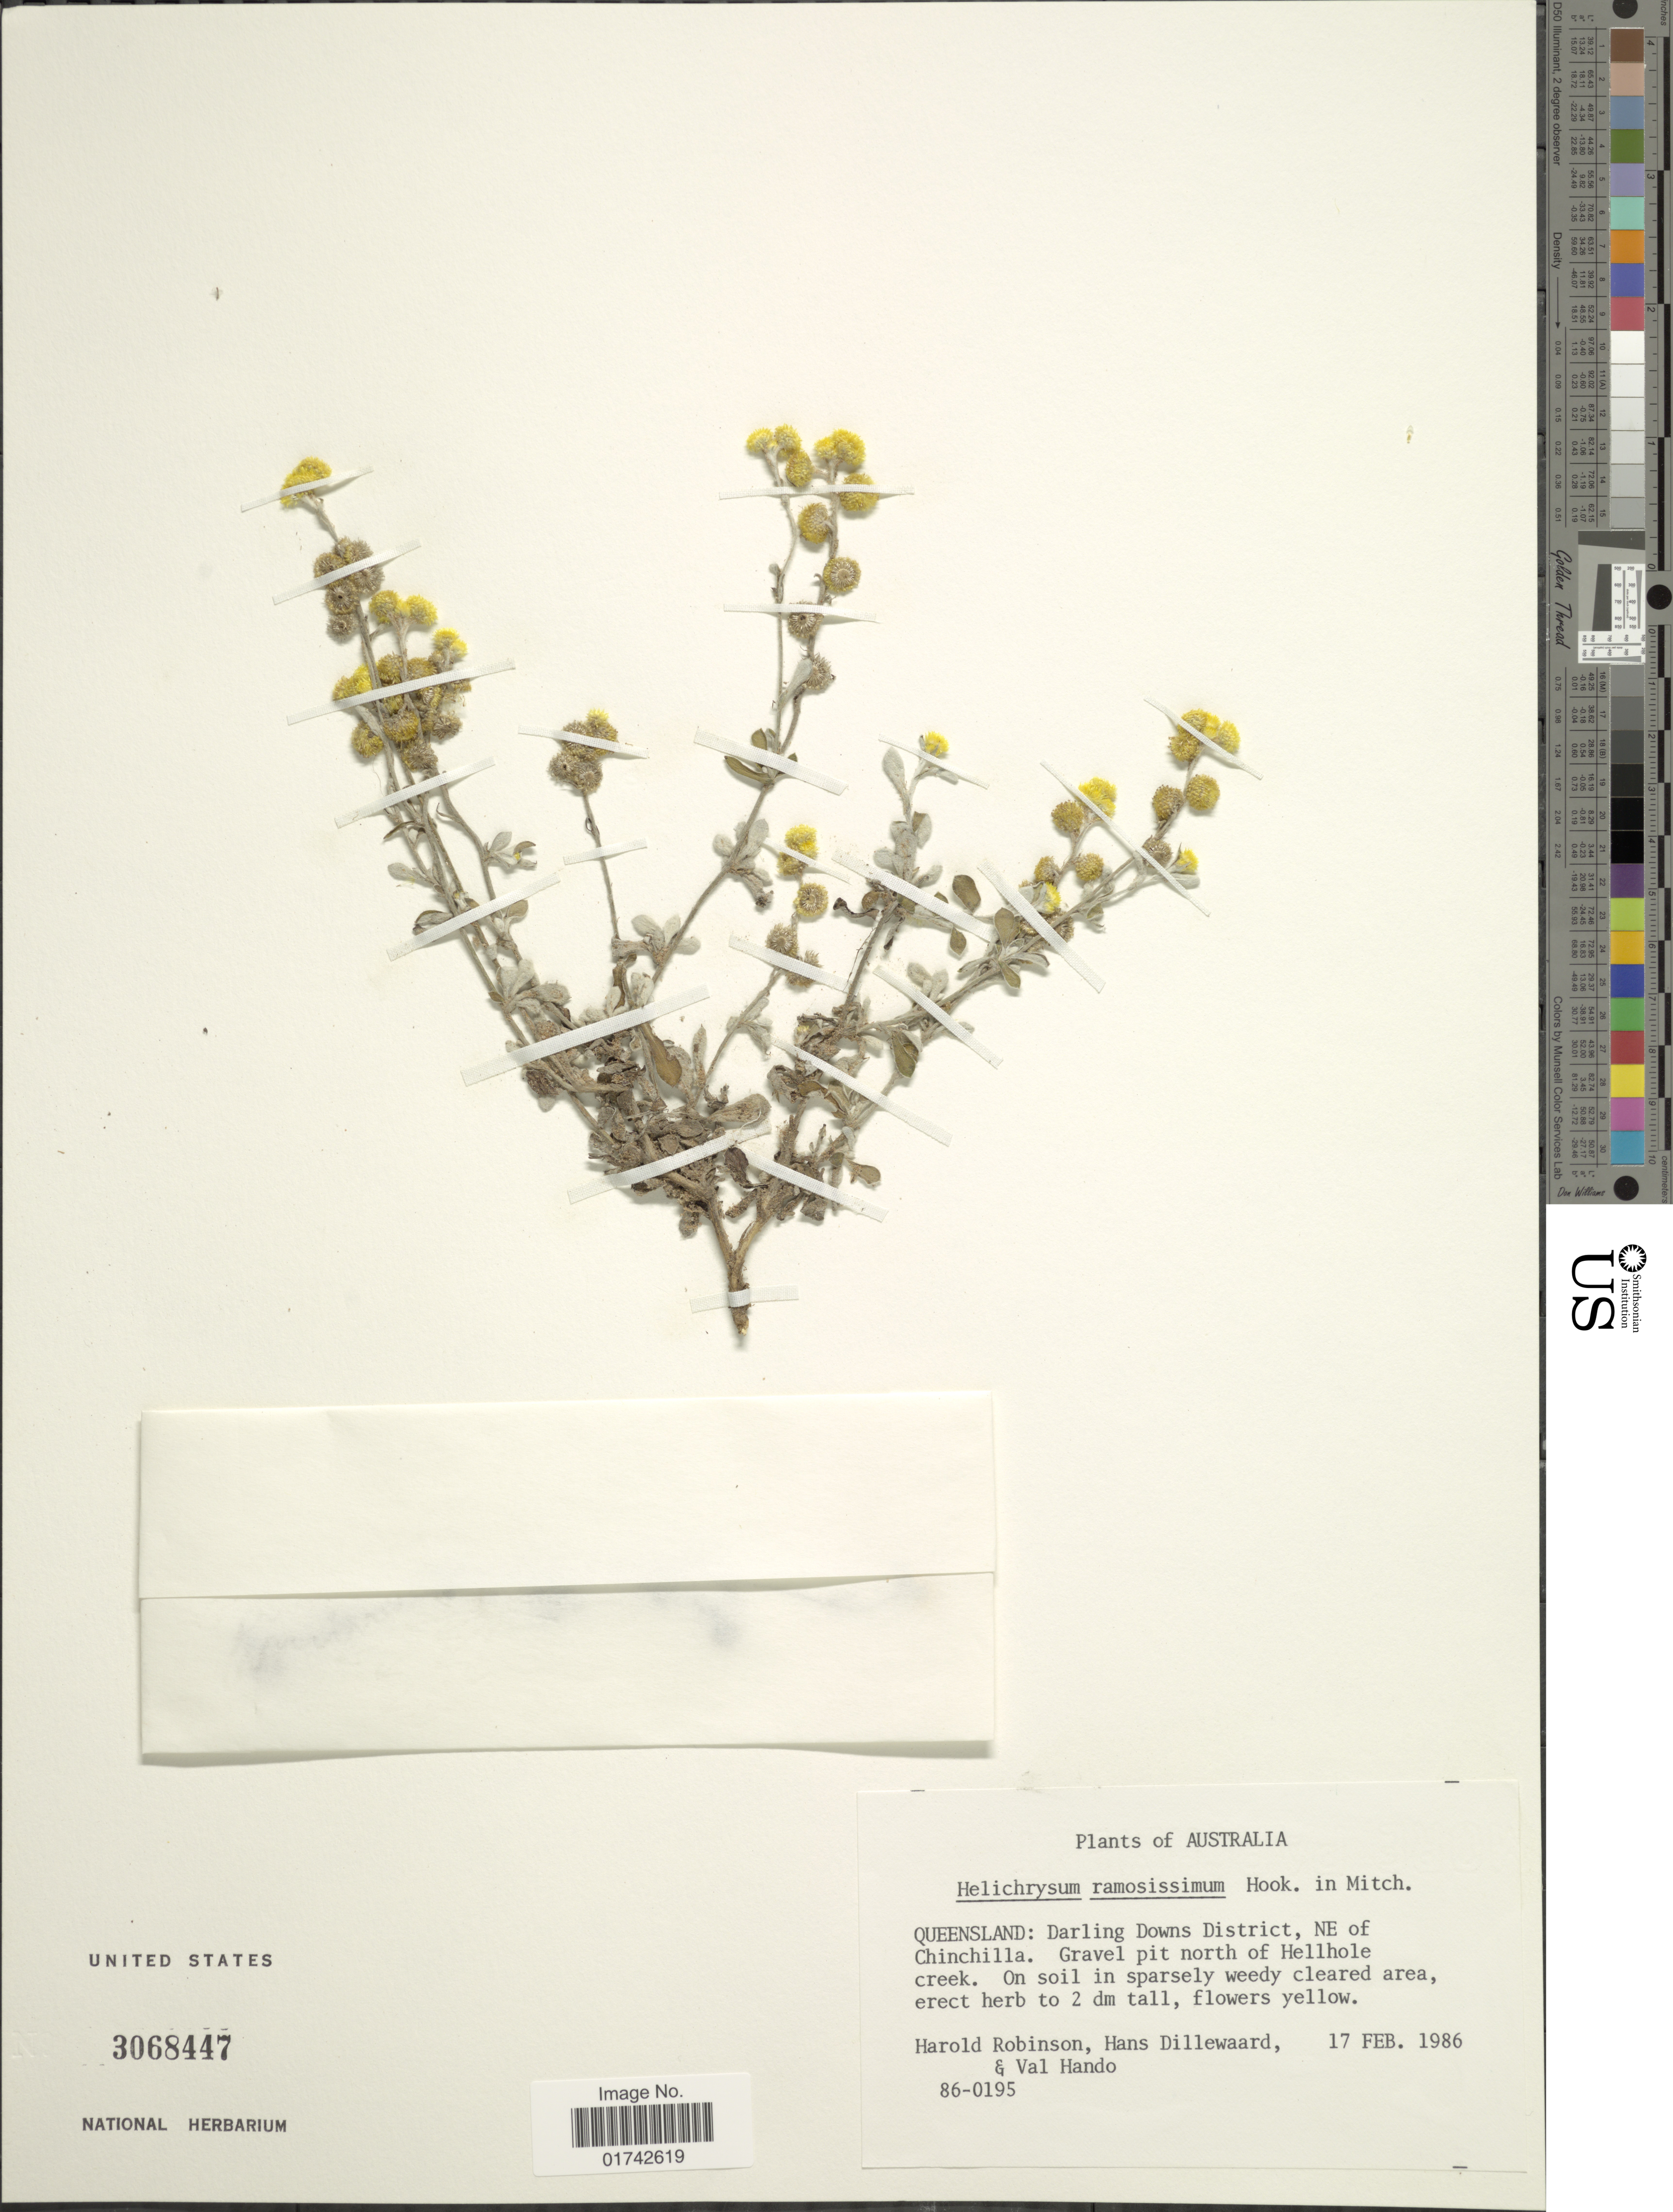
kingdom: Plantae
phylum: Tracheophyta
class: Magnoliopsida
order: Asterales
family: Asteraceae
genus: Helichrysum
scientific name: Helichrysum ramosissimum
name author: Hook.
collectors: H. Robinson, H. Dillewaard & V. Hando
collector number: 86-0195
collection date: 1986-02-17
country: Australia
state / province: Queensland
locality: Darling Downs District,NE of Chinchilla. Gravel Pit north of Hellhole creek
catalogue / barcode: US 3068447